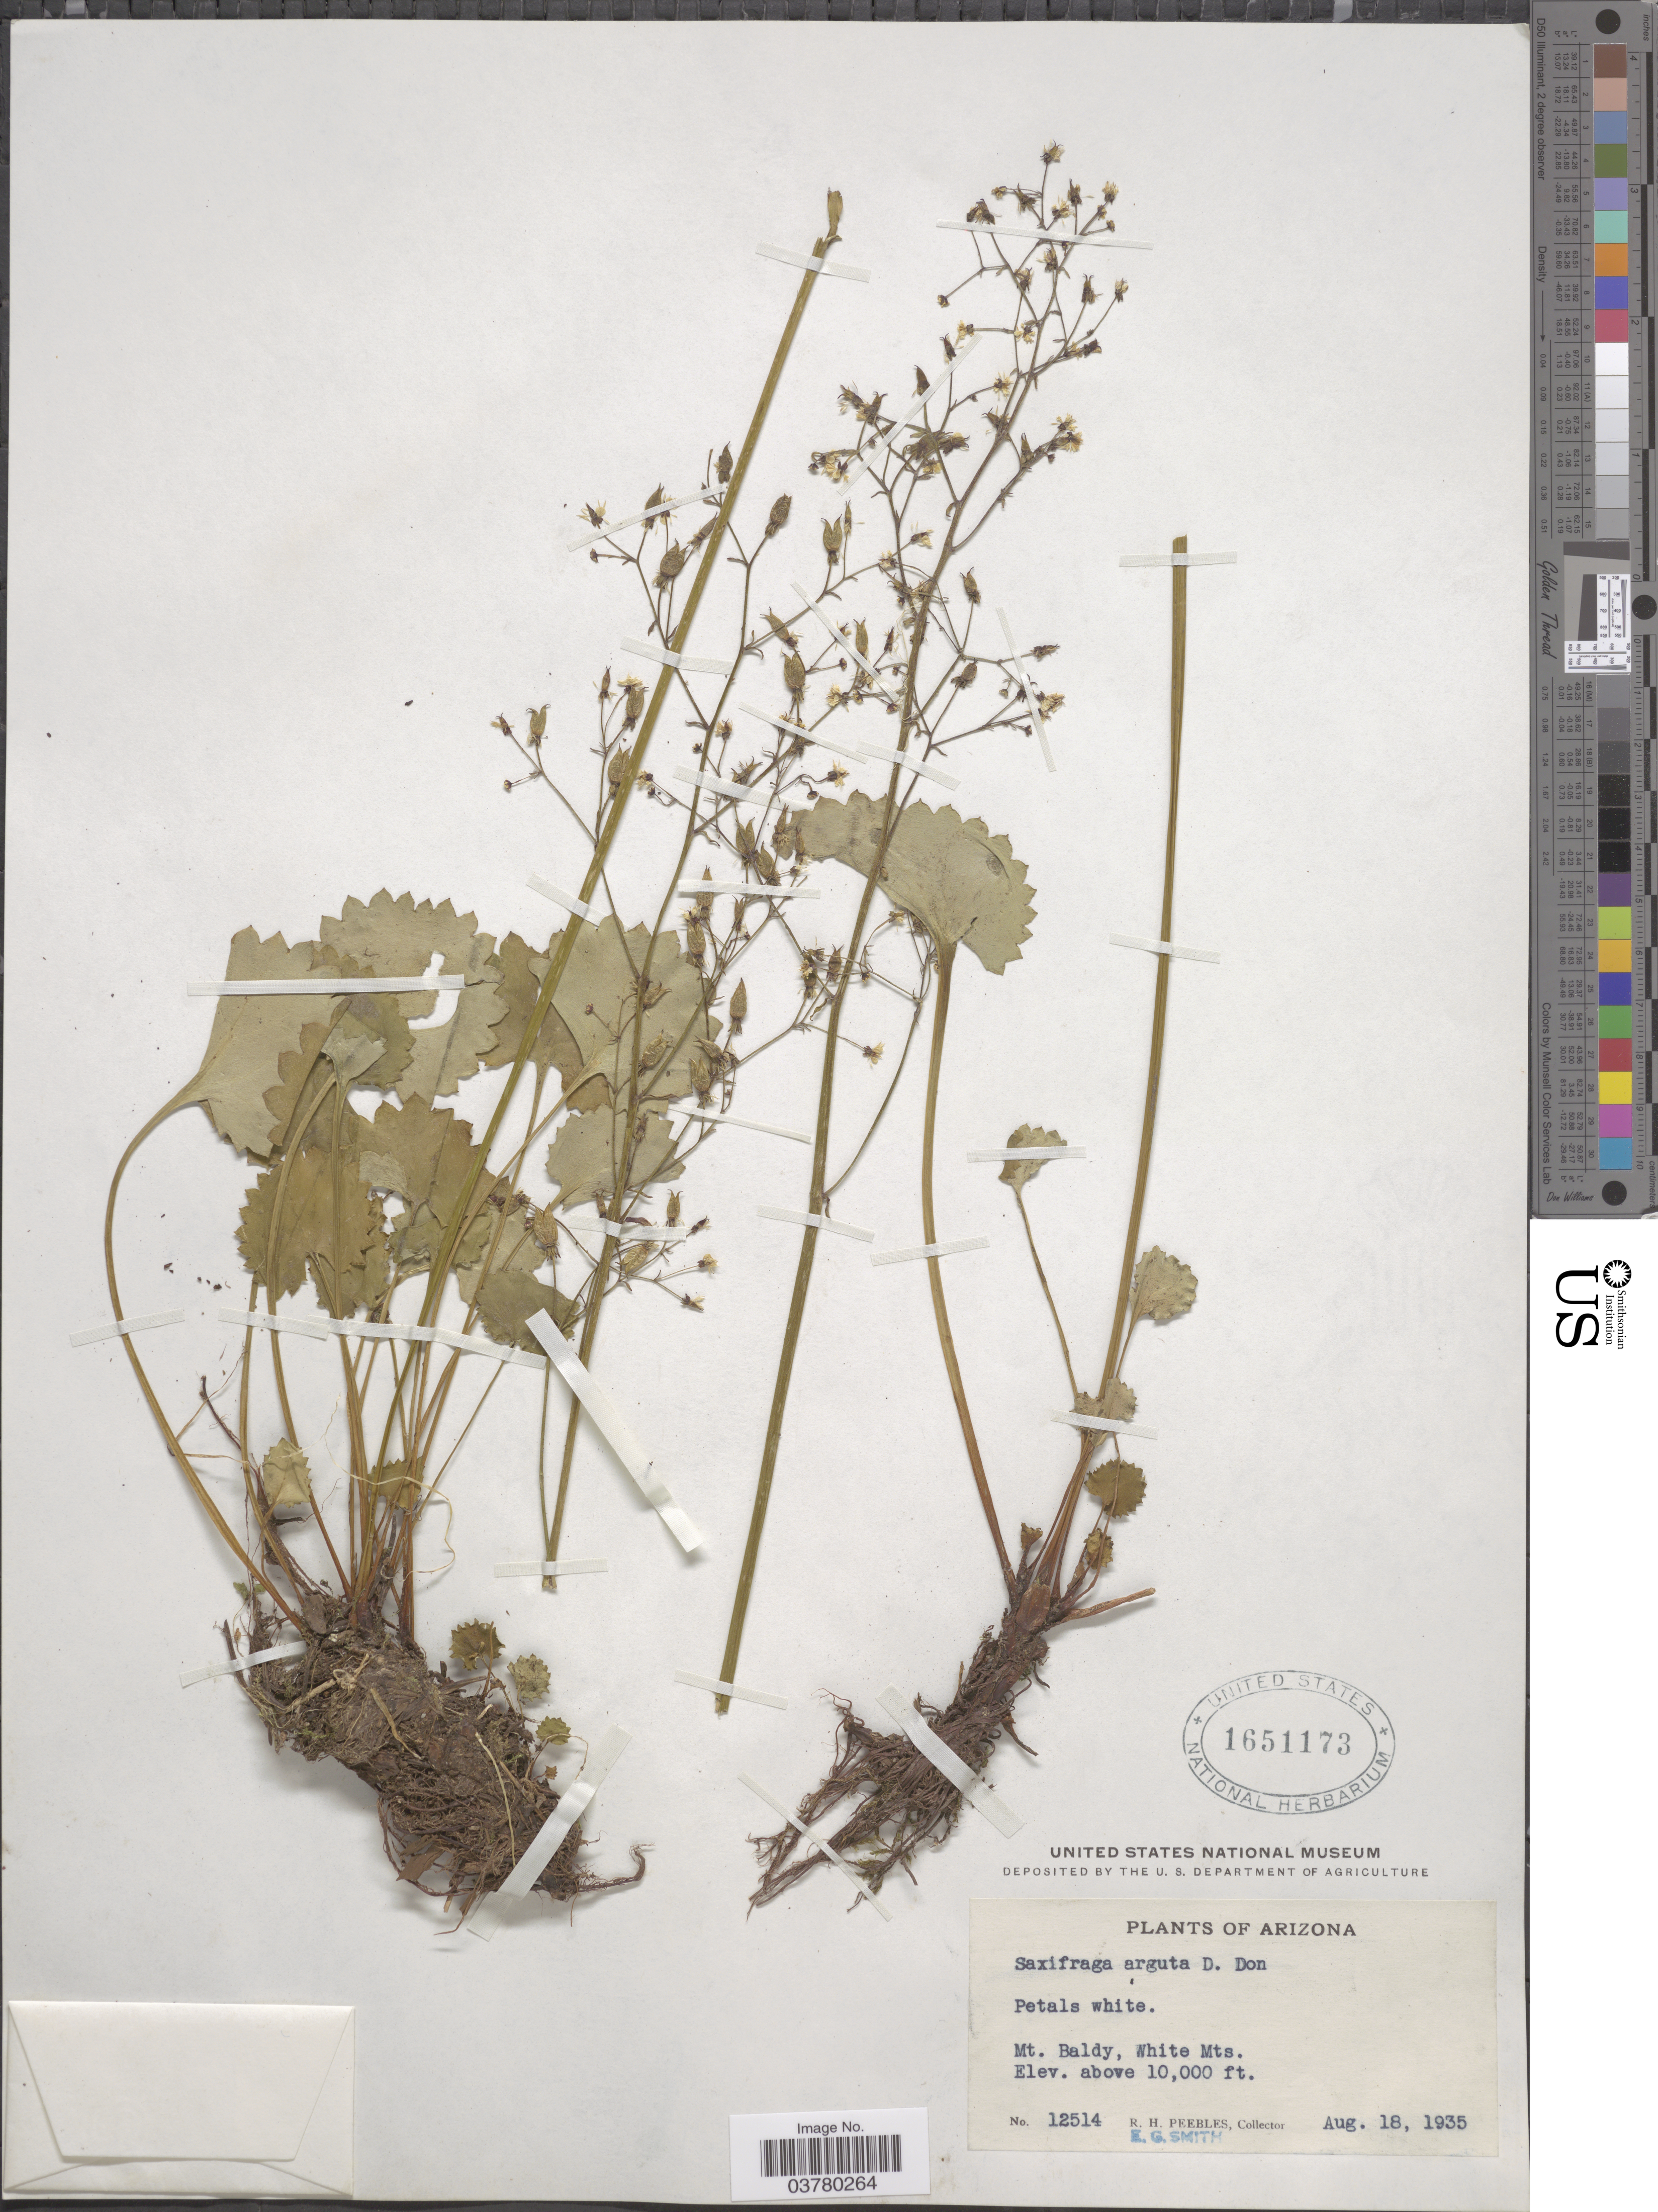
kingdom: Plantae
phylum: Tracheophyta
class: Magnoliopsida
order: Saxifragales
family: Saxifragaceae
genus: Micranthes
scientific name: Micranthes odontoloma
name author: (Piper) A. Heller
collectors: R. H. Peebles & E. G. Smith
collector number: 12514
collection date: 1935-08-18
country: United States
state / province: Arizona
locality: Mt. Baldy, White Mts.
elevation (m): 3048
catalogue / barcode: US 1651173